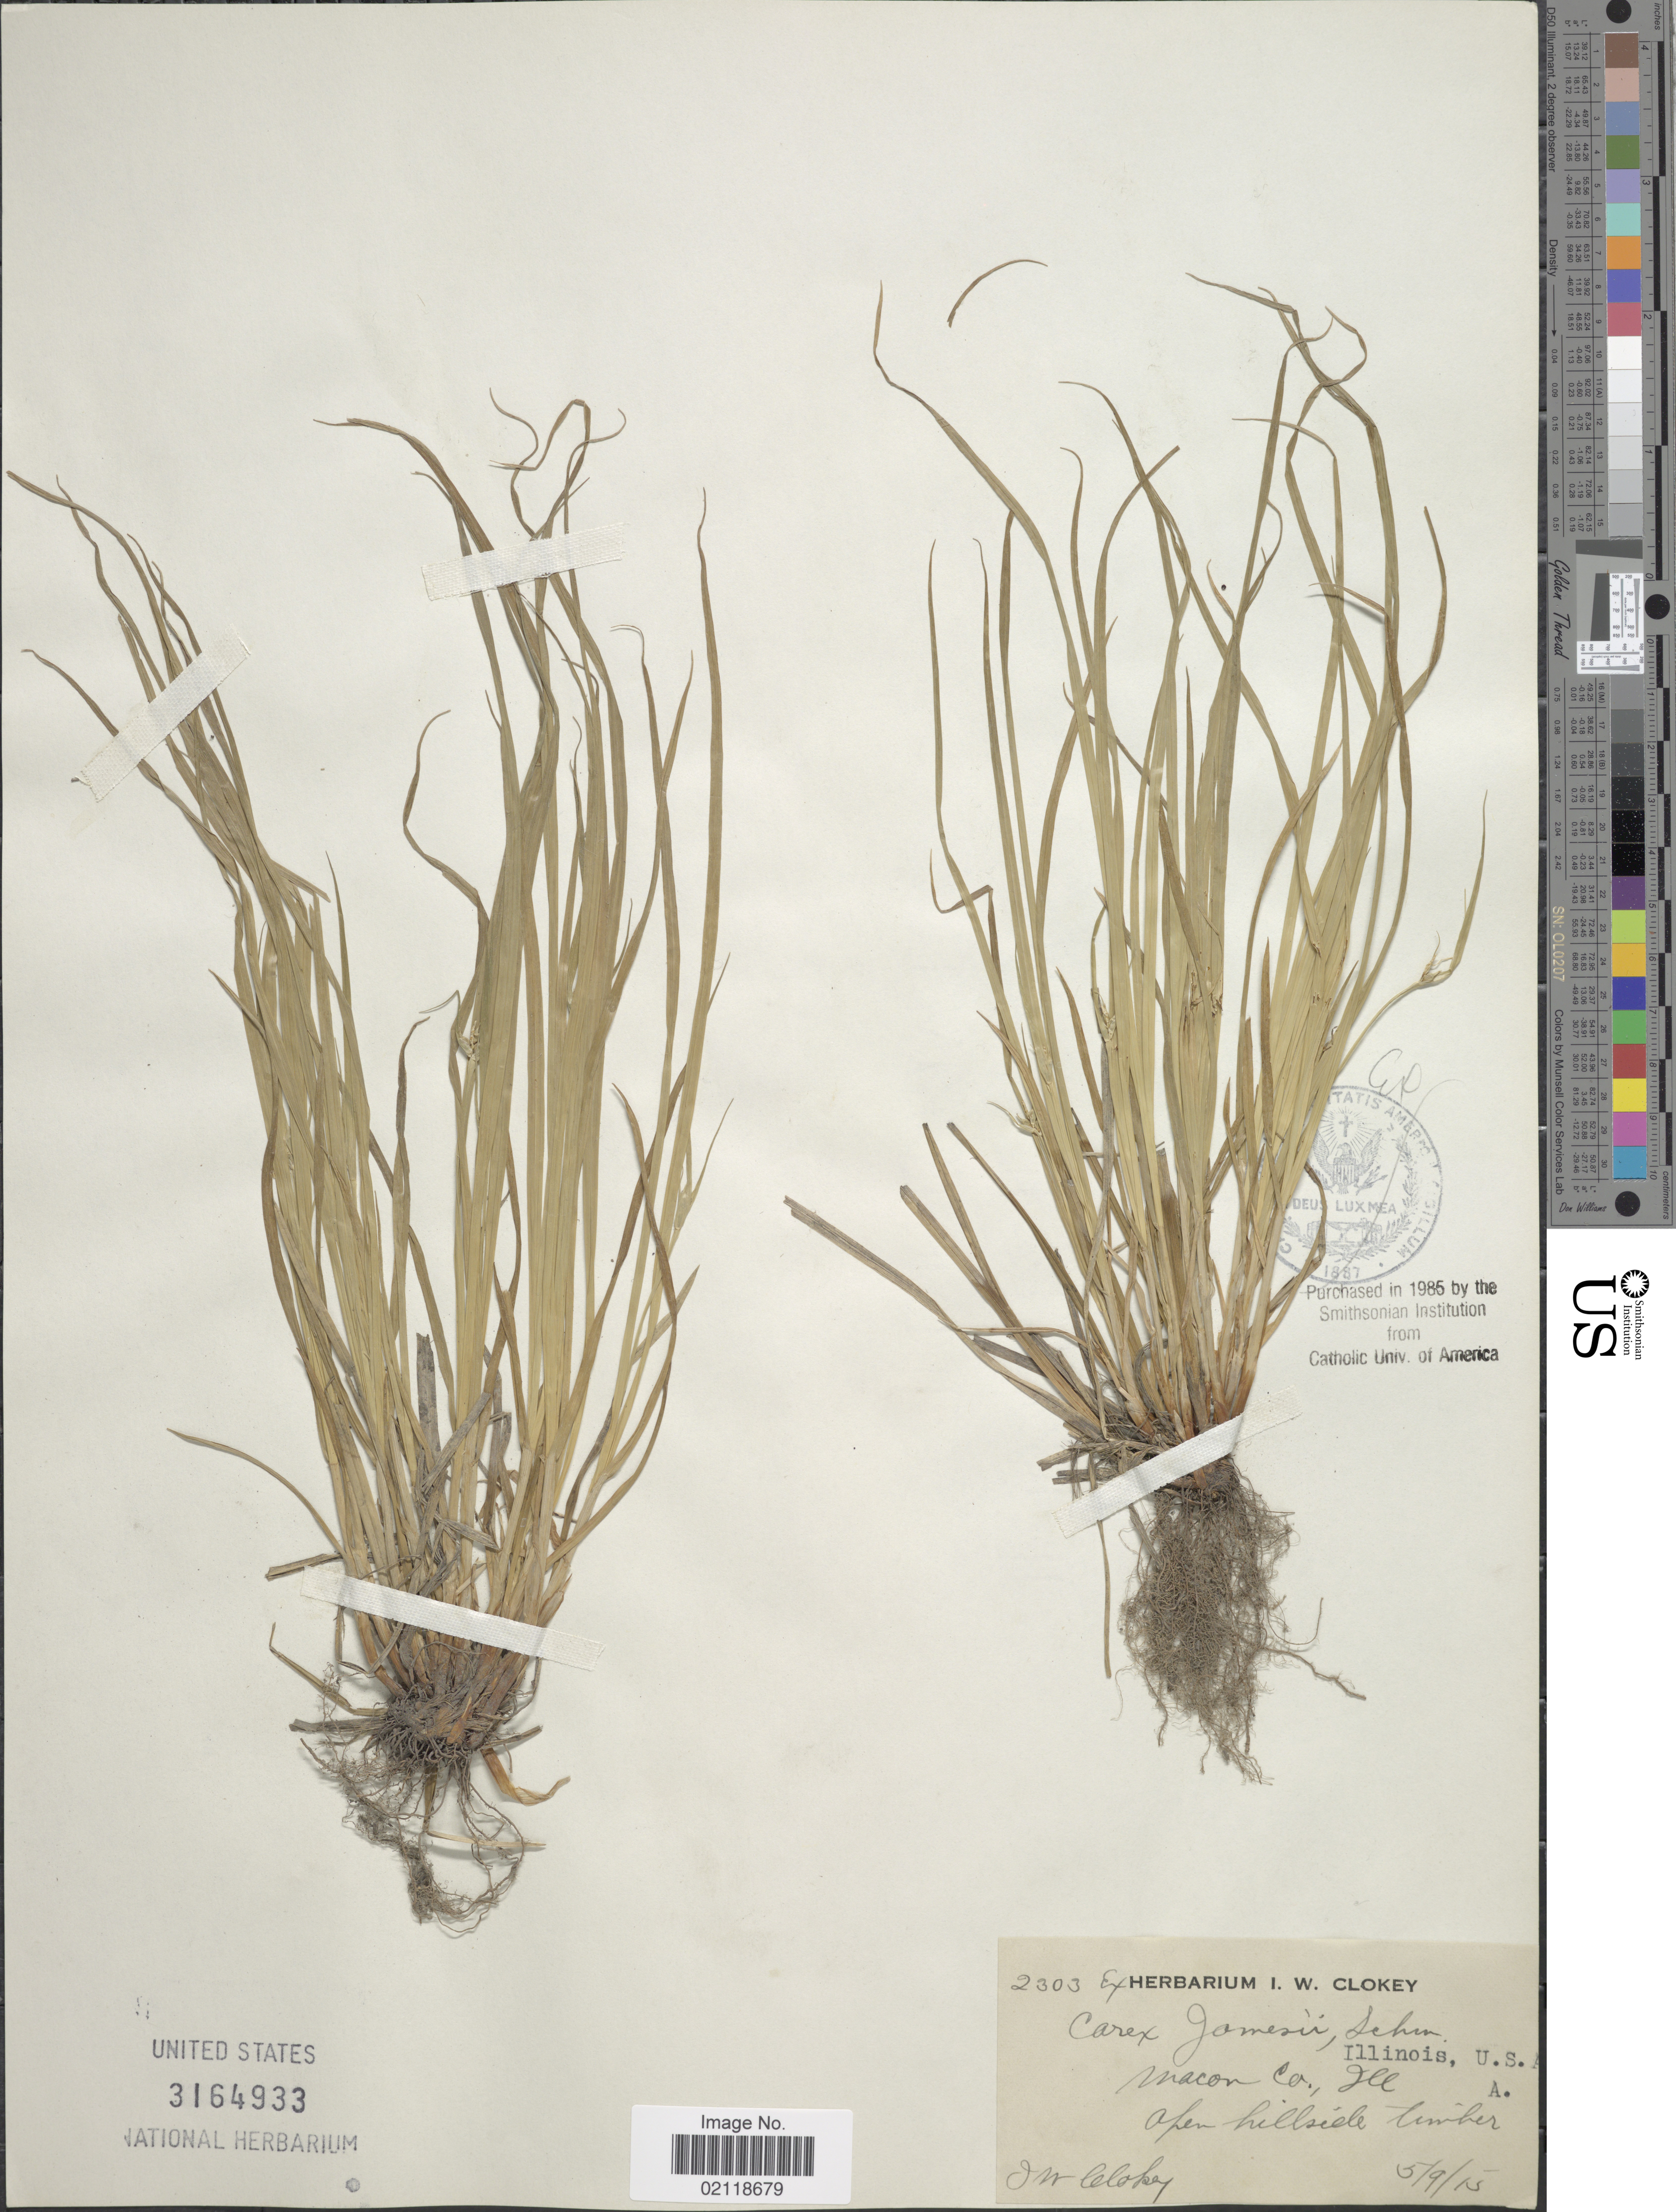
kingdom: Plantae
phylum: Tracheophyta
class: Liliopsida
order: Poales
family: Cyperaceae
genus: Carex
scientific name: Carex jamesii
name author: Schwein.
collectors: I. W. Clokey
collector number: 2303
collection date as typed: Transcribed d/m/y: 9/5/15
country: United States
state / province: Illinois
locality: Macon Co., open hillside timber.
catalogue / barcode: US 3164933